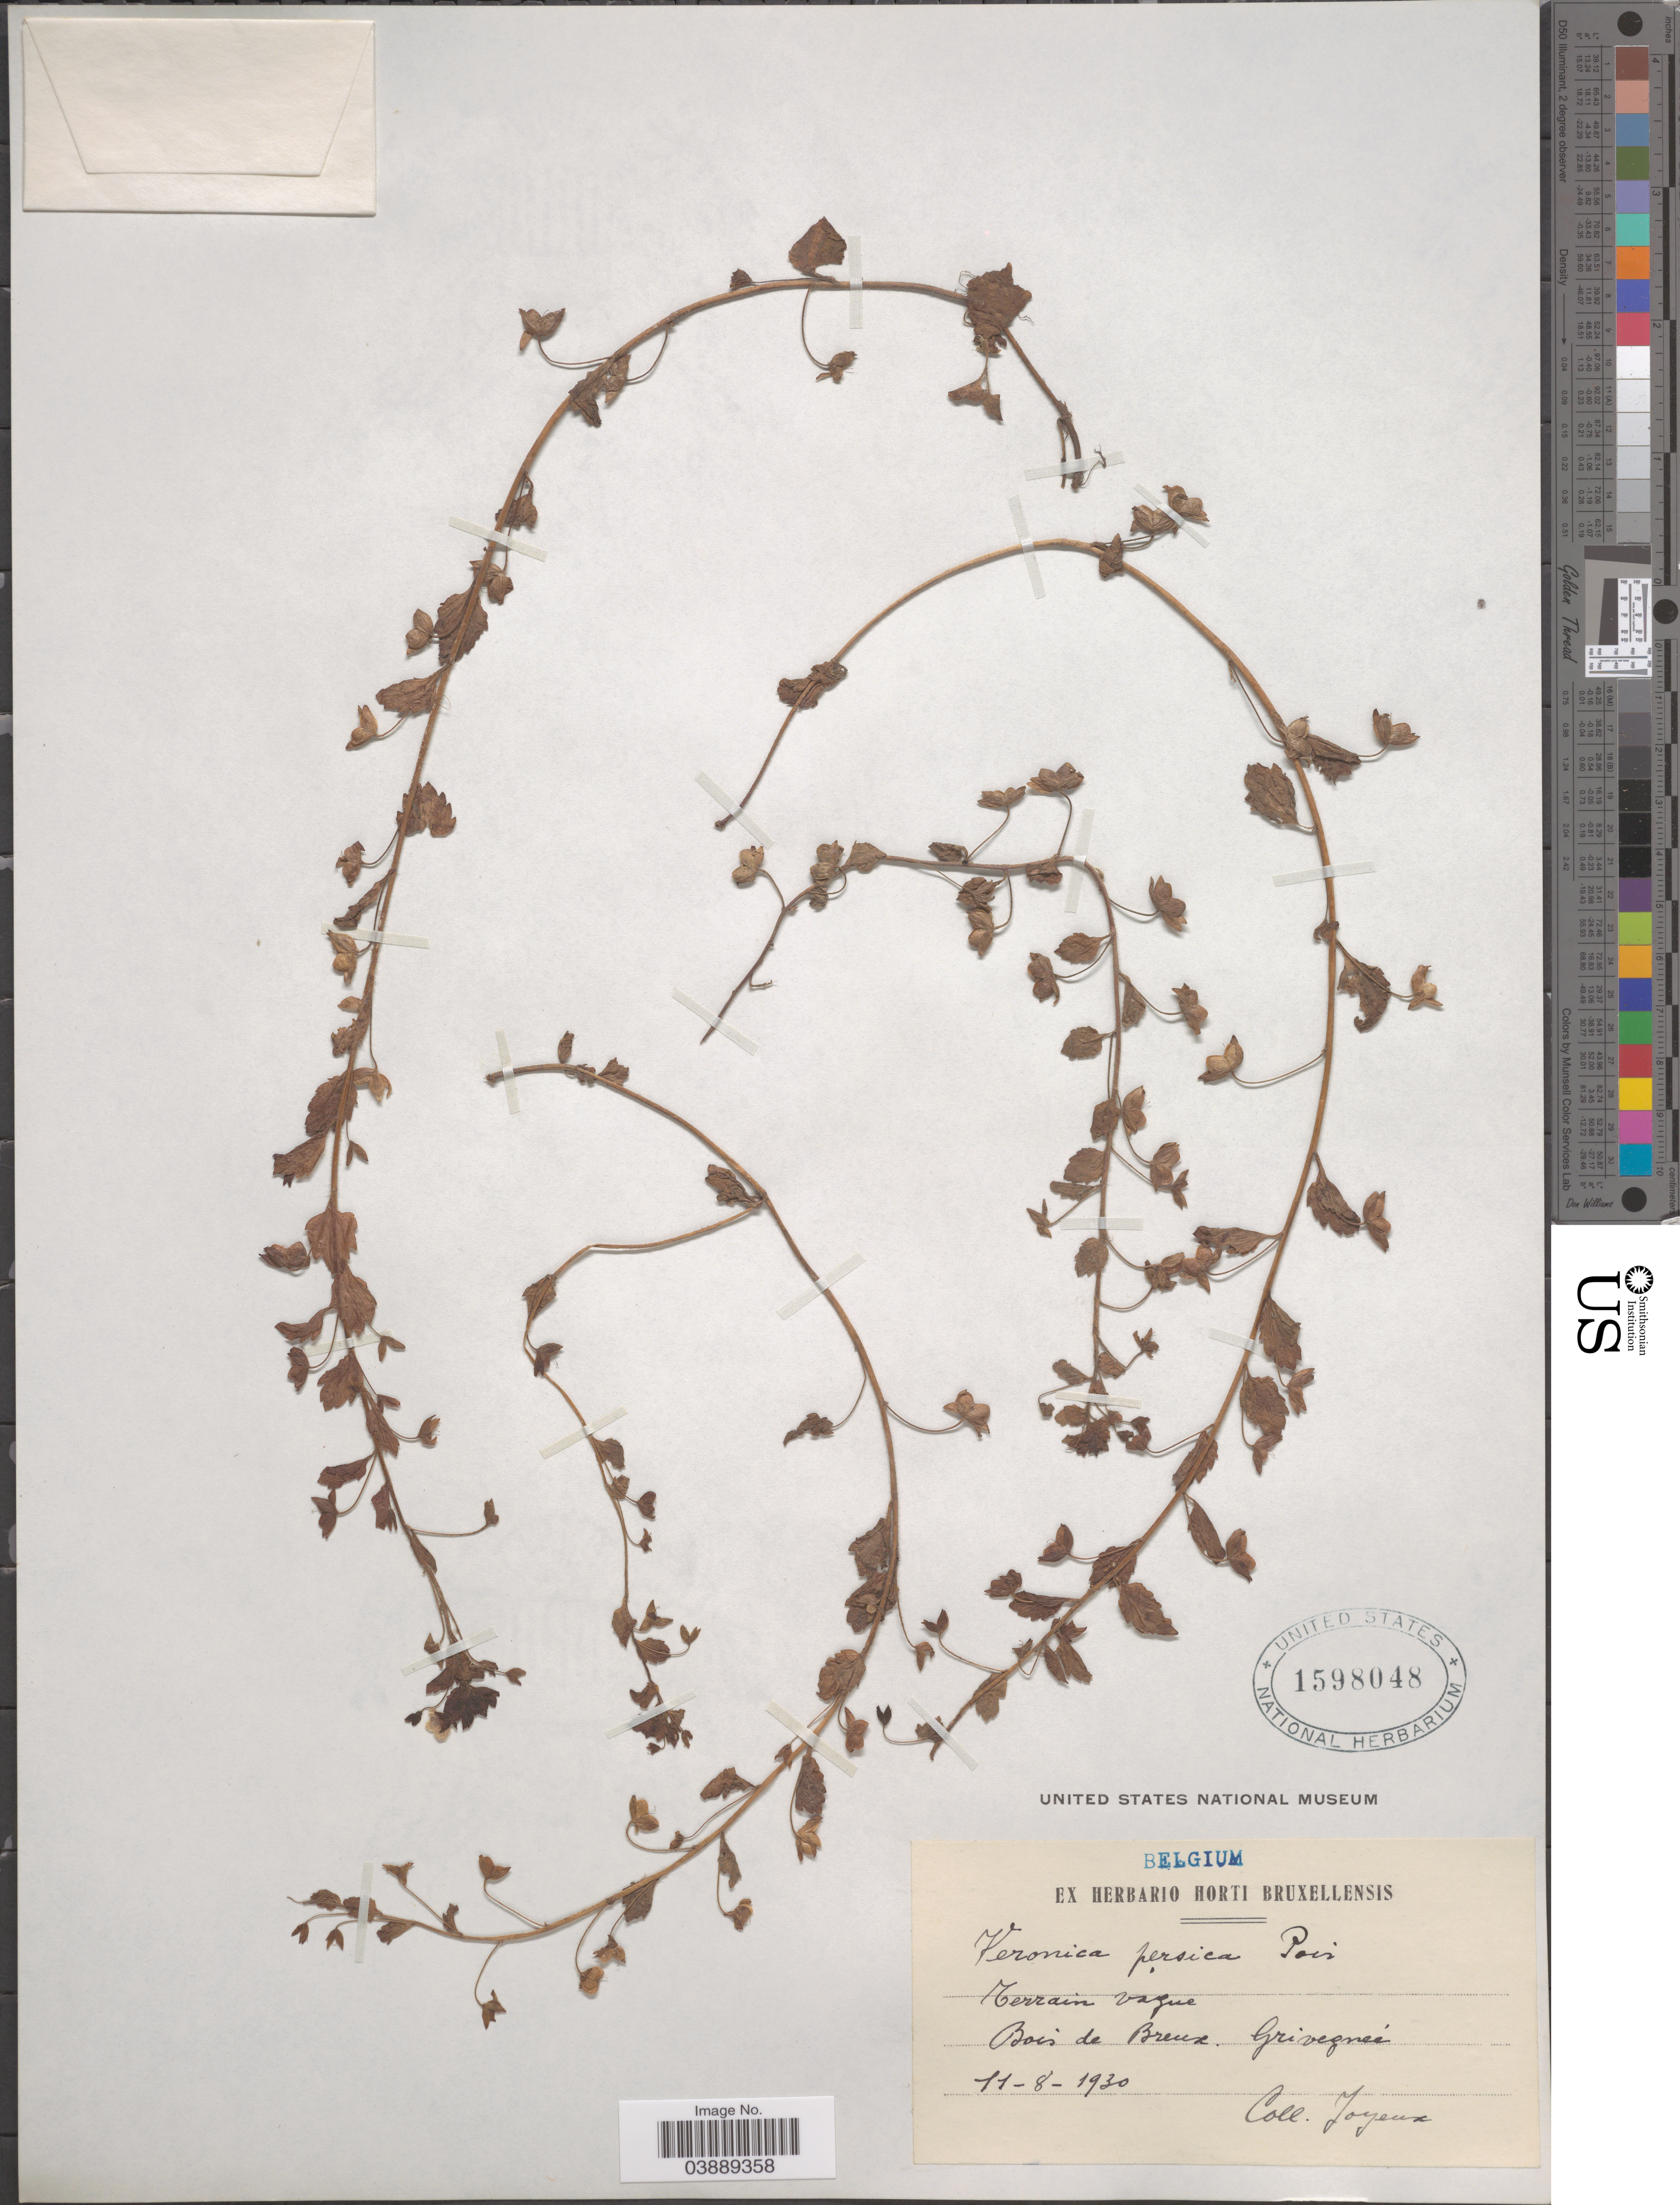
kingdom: Plantae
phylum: Tracheophyta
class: Magnoliopsida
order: Lamiales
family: Plantaginaceae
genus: Veronica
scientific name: Veronica persica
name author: Poir.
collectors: Jayeux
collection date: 1930-08-11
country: Belgium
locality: Terrain Vague. Bois de Breux. Griveznés.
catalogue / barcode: US 1598048